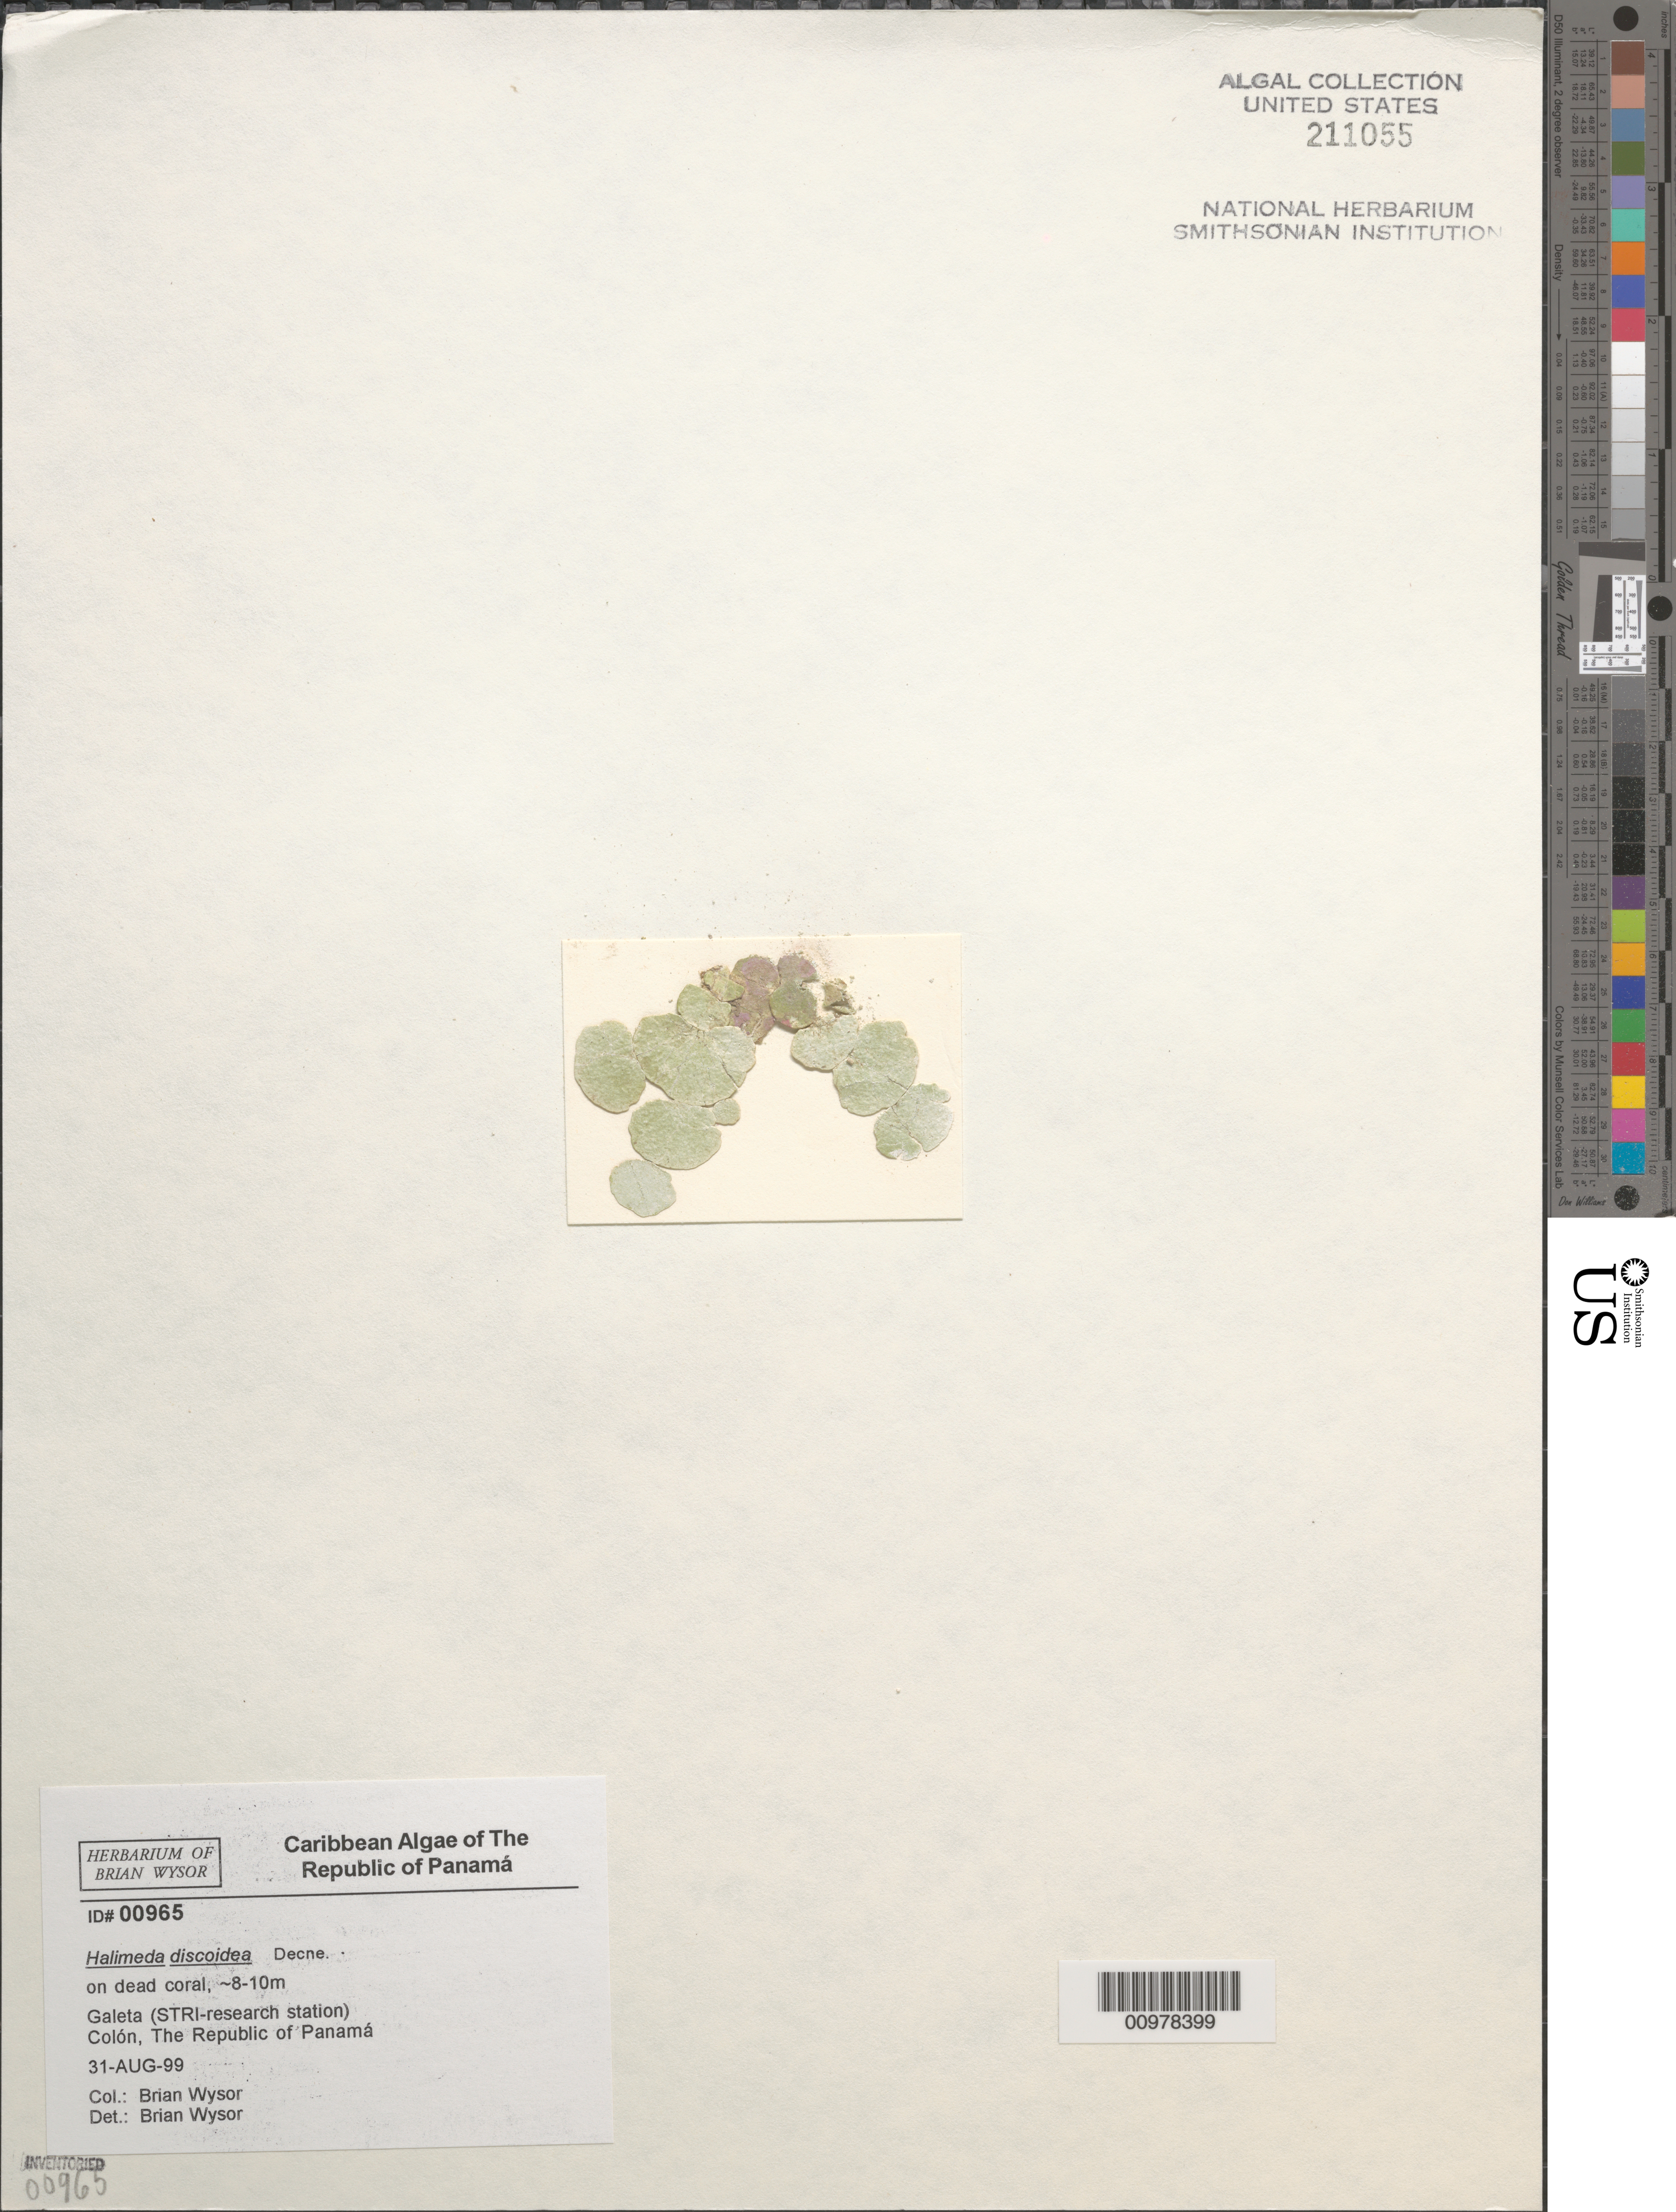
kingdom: Plantae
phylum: Chlorophyta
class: Ulvophyceae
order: Bryopsidales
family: Halimedaceae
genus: Halimeda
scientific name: Halimeda discoidea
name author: Decne.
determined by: Wysor, B.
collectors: B. Wysor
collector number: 00965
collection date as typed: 31 Aug 1999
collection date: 1999-08-31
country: Panama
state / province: Colón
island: Galeta Island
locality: STRI (Smithsonian Tropical Research Institute) research station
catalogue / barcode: US 211055